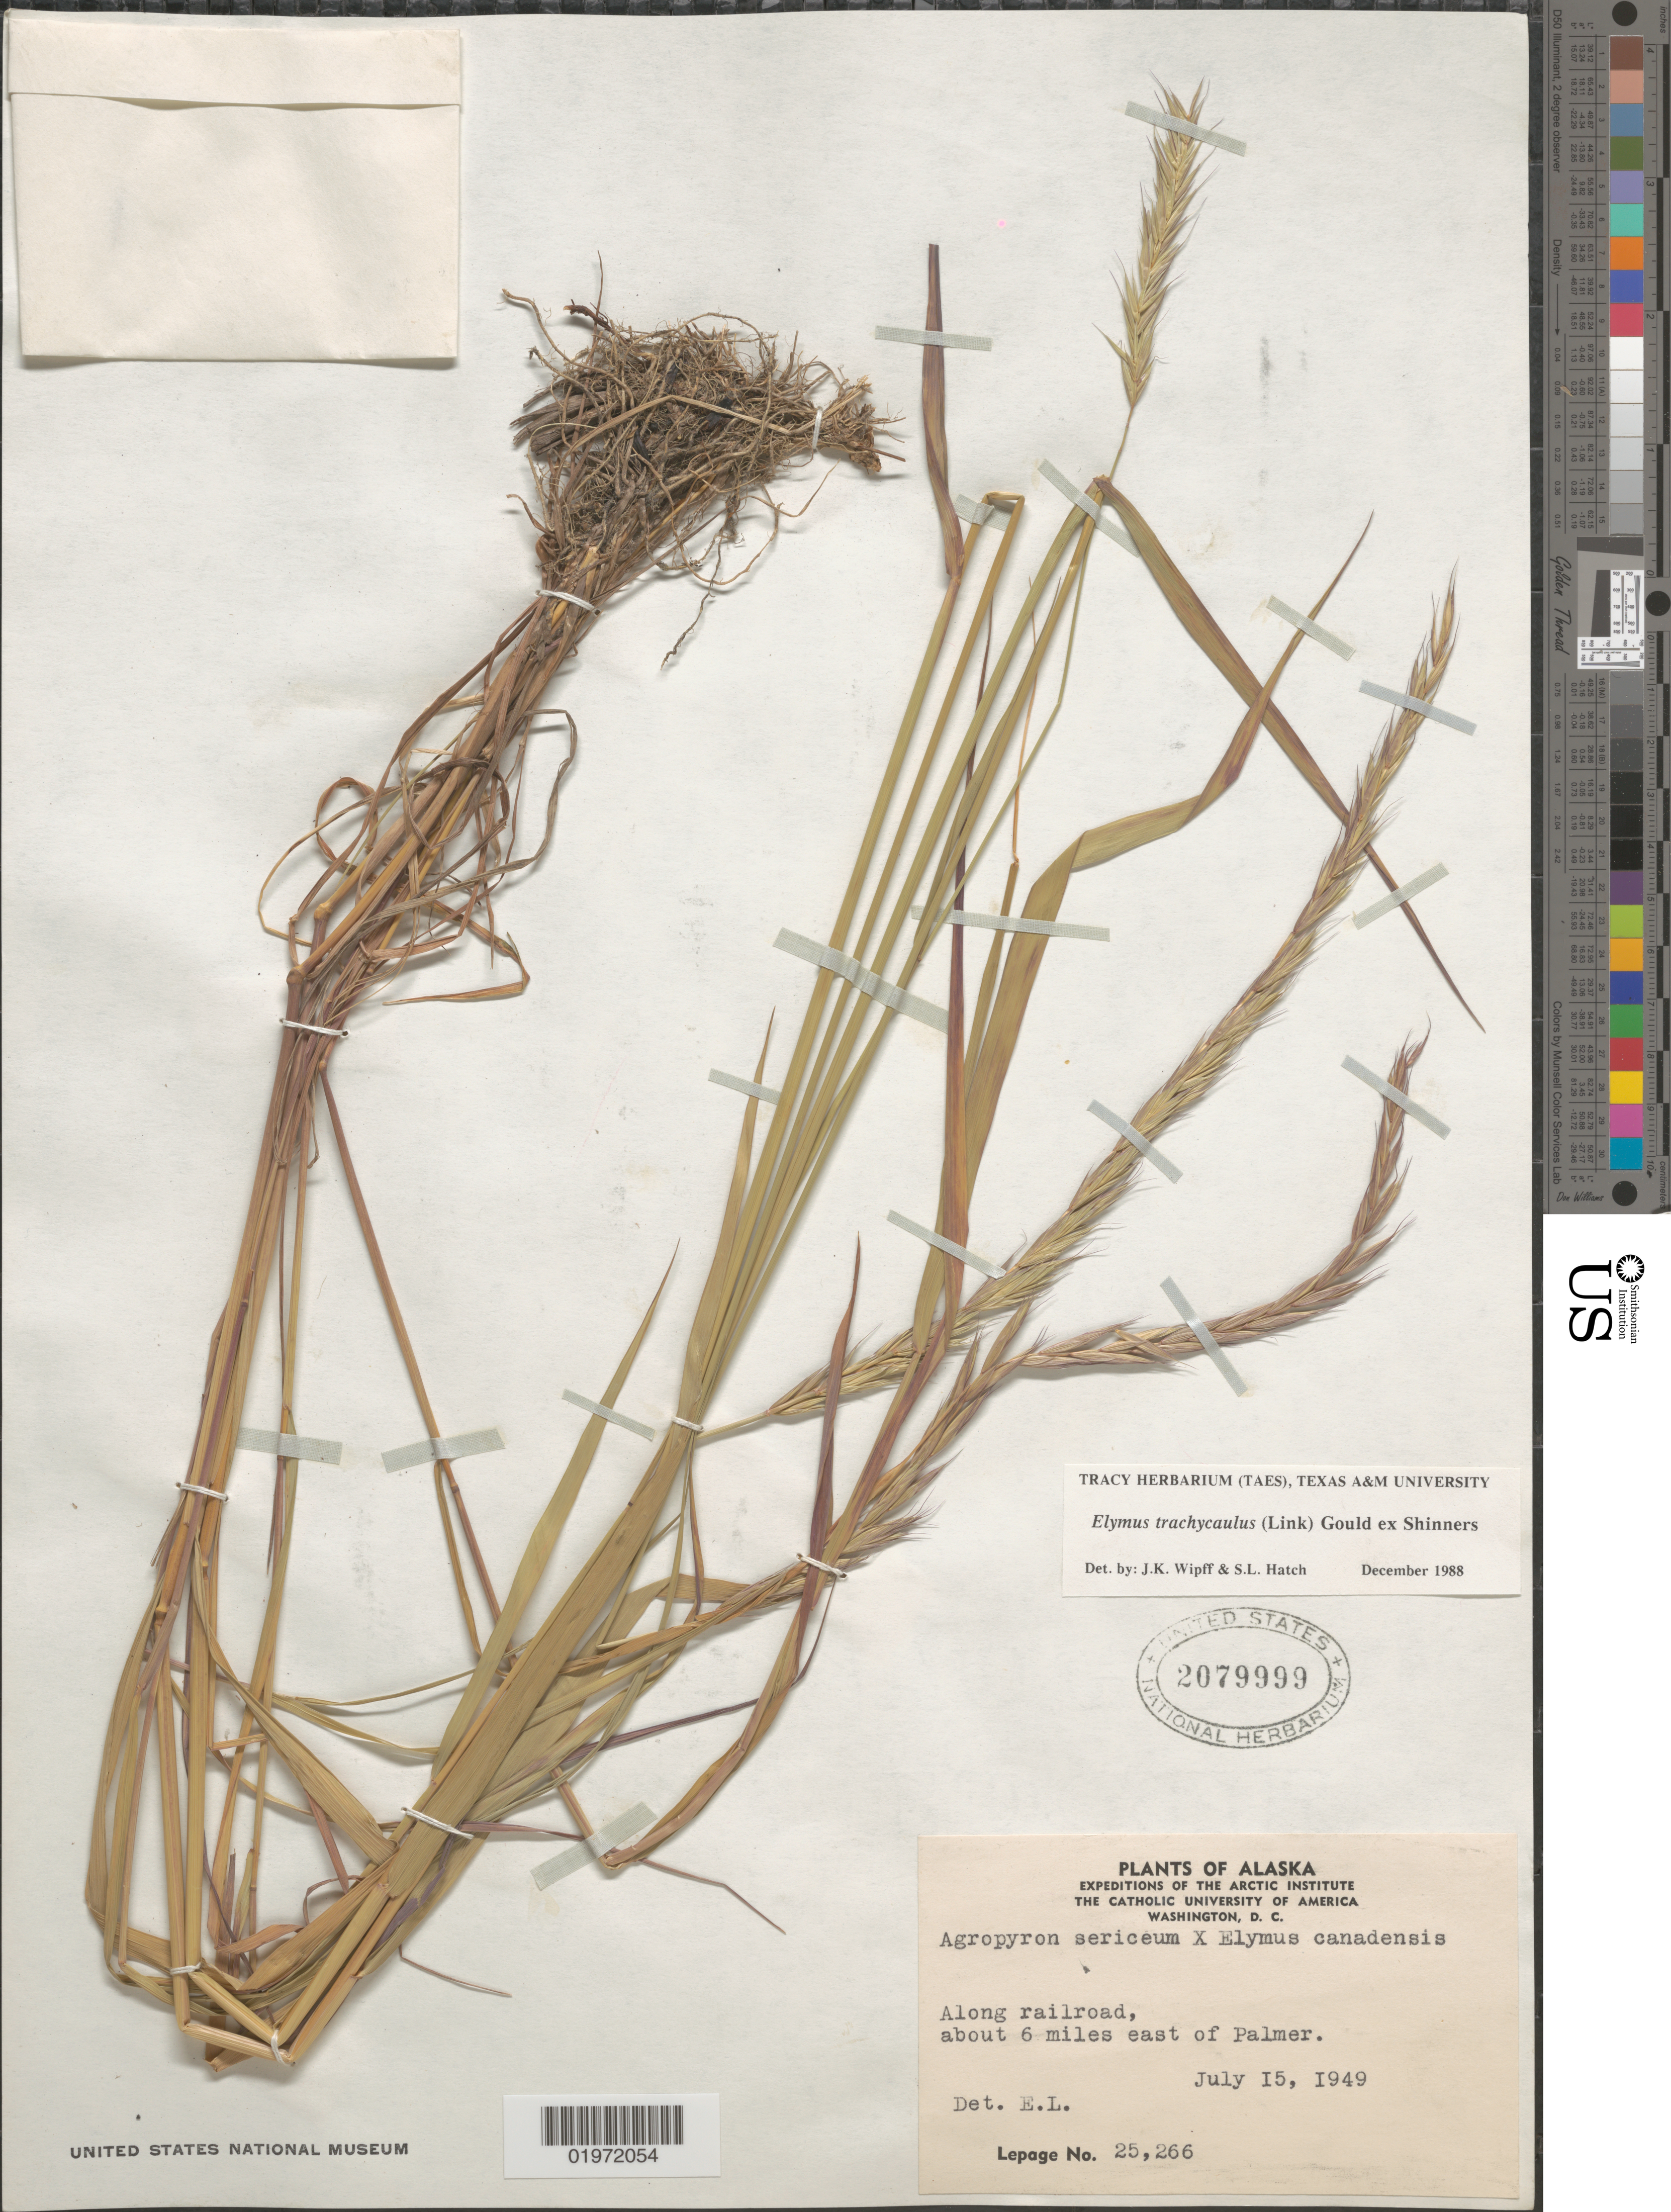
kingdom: Plantae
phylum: Tracheophyta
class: Liliopsida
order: Poales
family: Poaceae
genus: Elymus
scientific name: Elymus trachycaulus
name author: (Link) Gould ex Shinners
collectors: -. LePage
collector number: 25266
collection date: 1949-07-15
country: United States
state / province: Alaska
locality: Expeditions of the Arctic Institute. Along railroad, about 6 miles east of Palmer.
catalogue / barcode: US 2079999